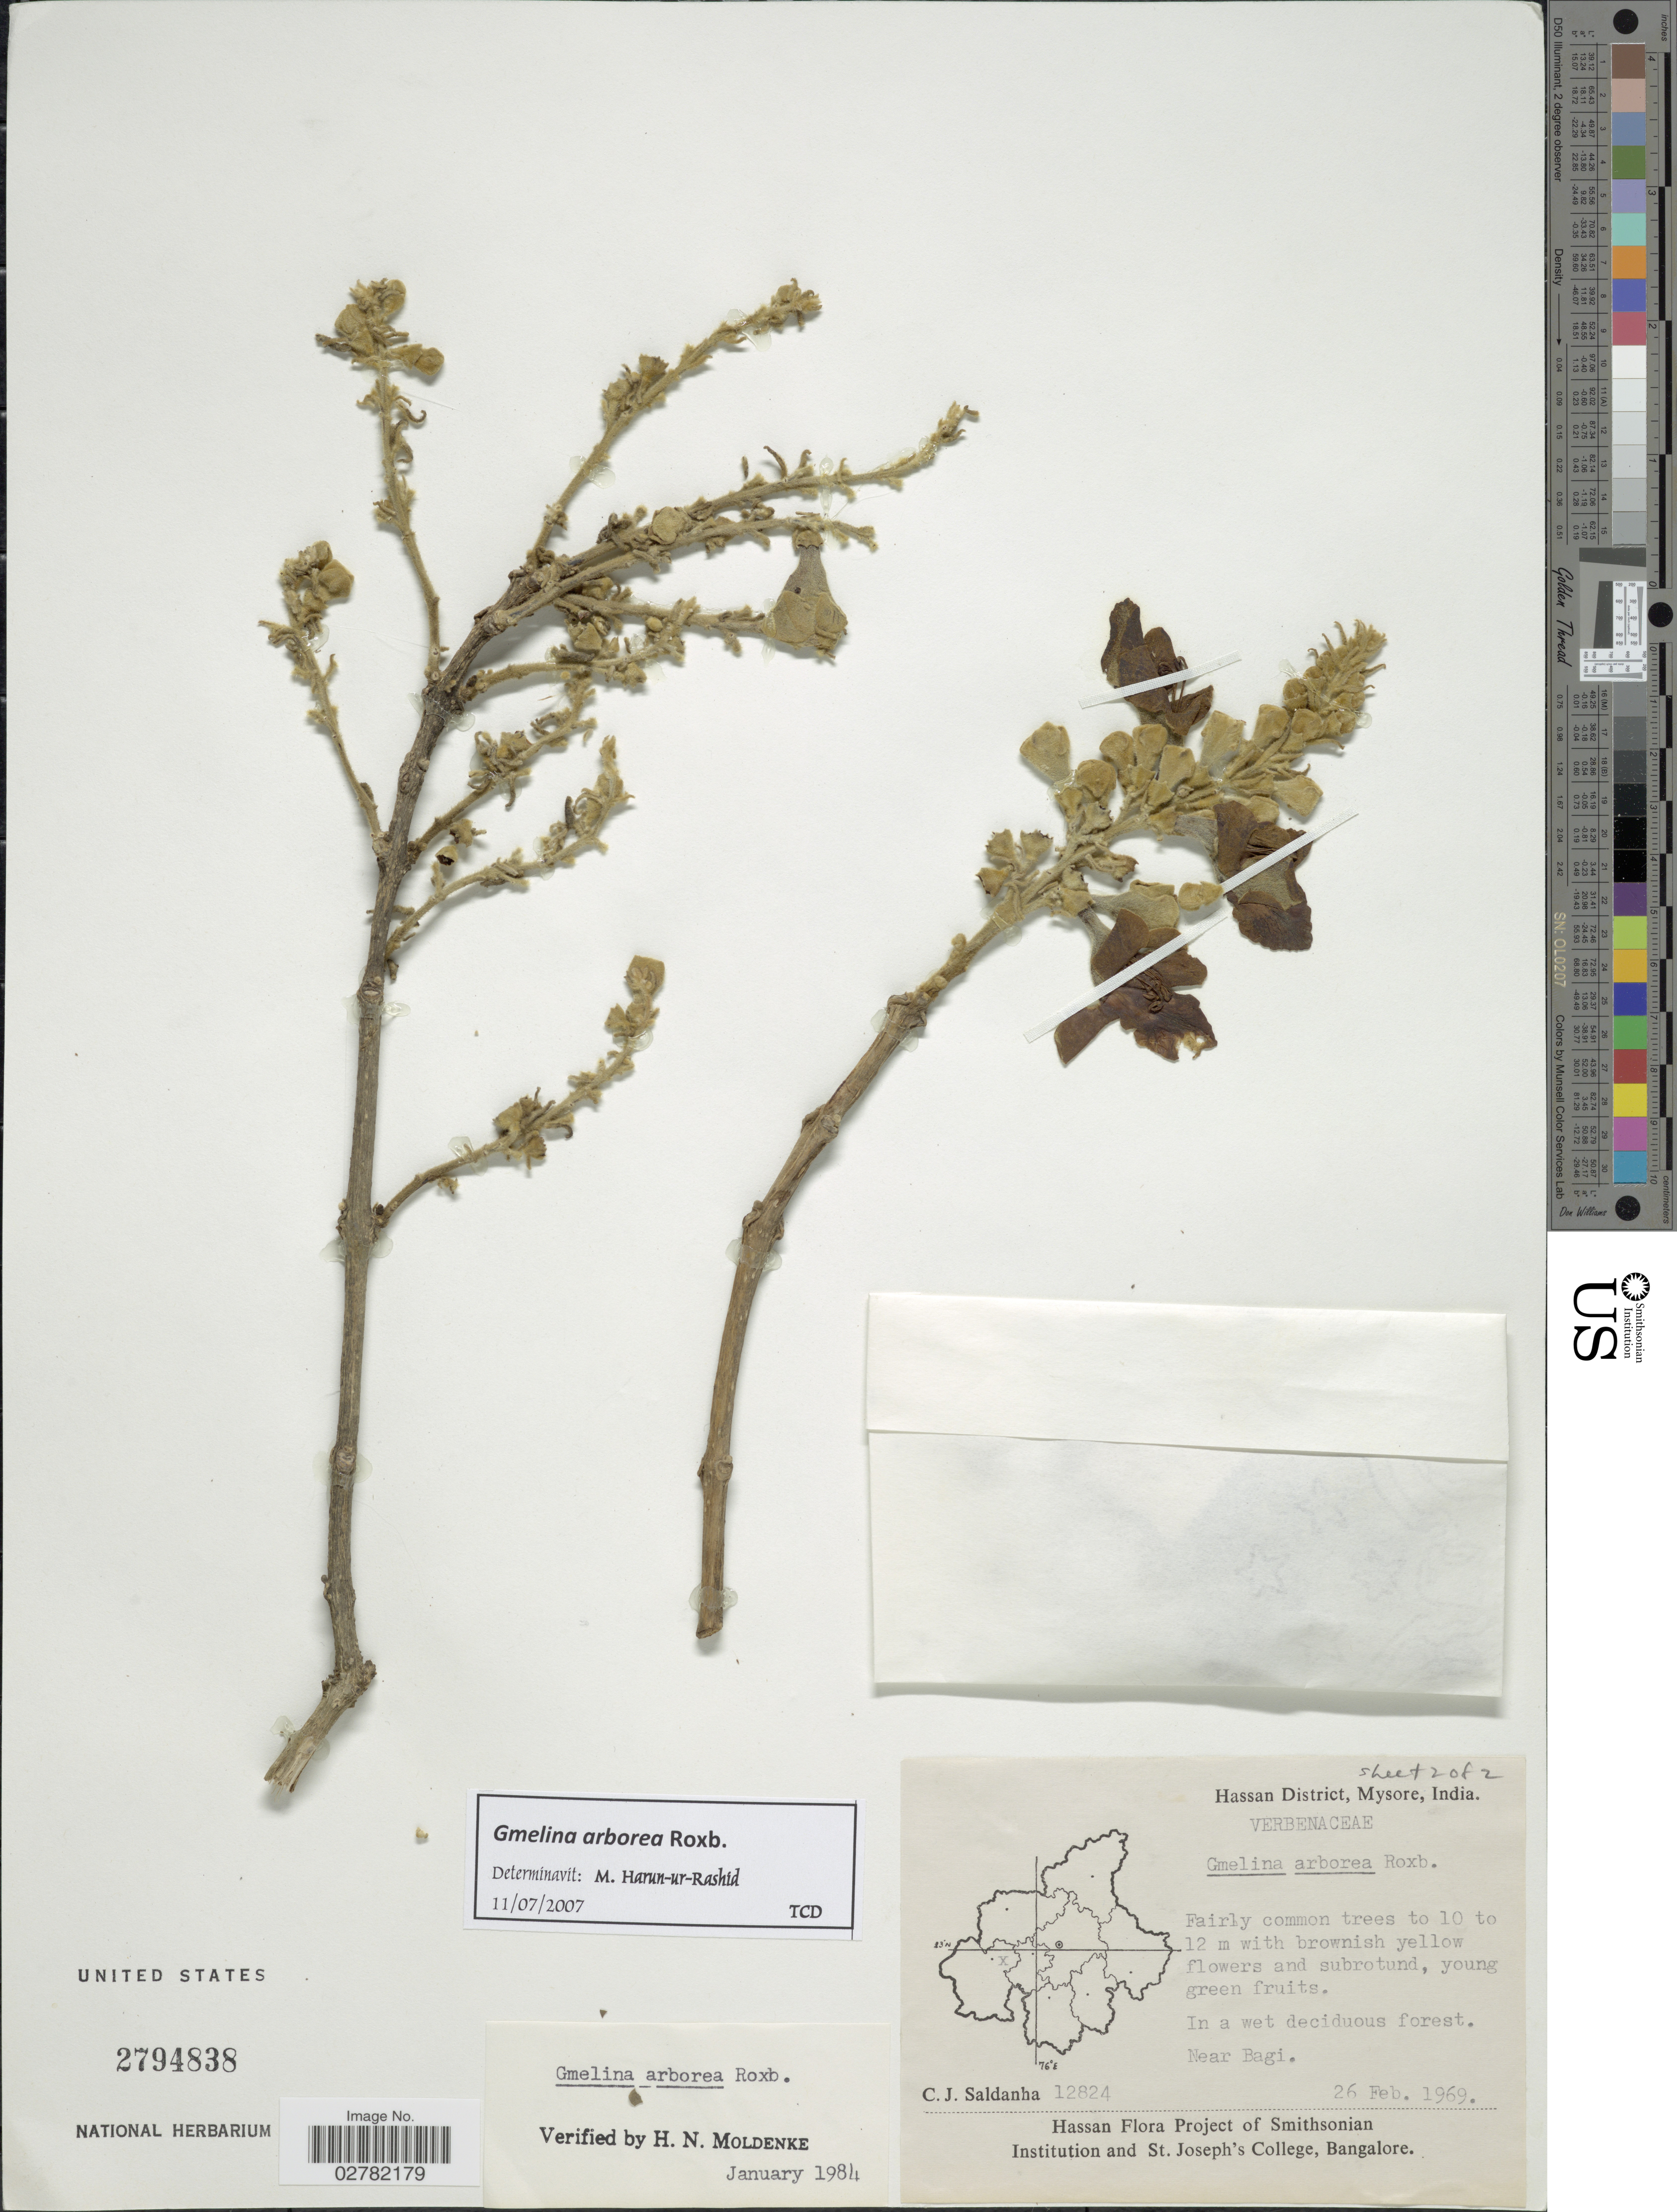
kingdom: Plantae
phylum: Tracheophyta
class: Magnoliopsida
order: Lamiales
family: Lamiaceae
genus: Gmelina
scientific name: Gmelina arborea var. arborea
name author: Roxb. ex Sm.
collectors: C. J. Saldanha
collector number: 12824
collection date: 1969-02-26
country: India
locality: Hassan District, Mysore. Near Bagi.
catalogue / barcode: US 2794838